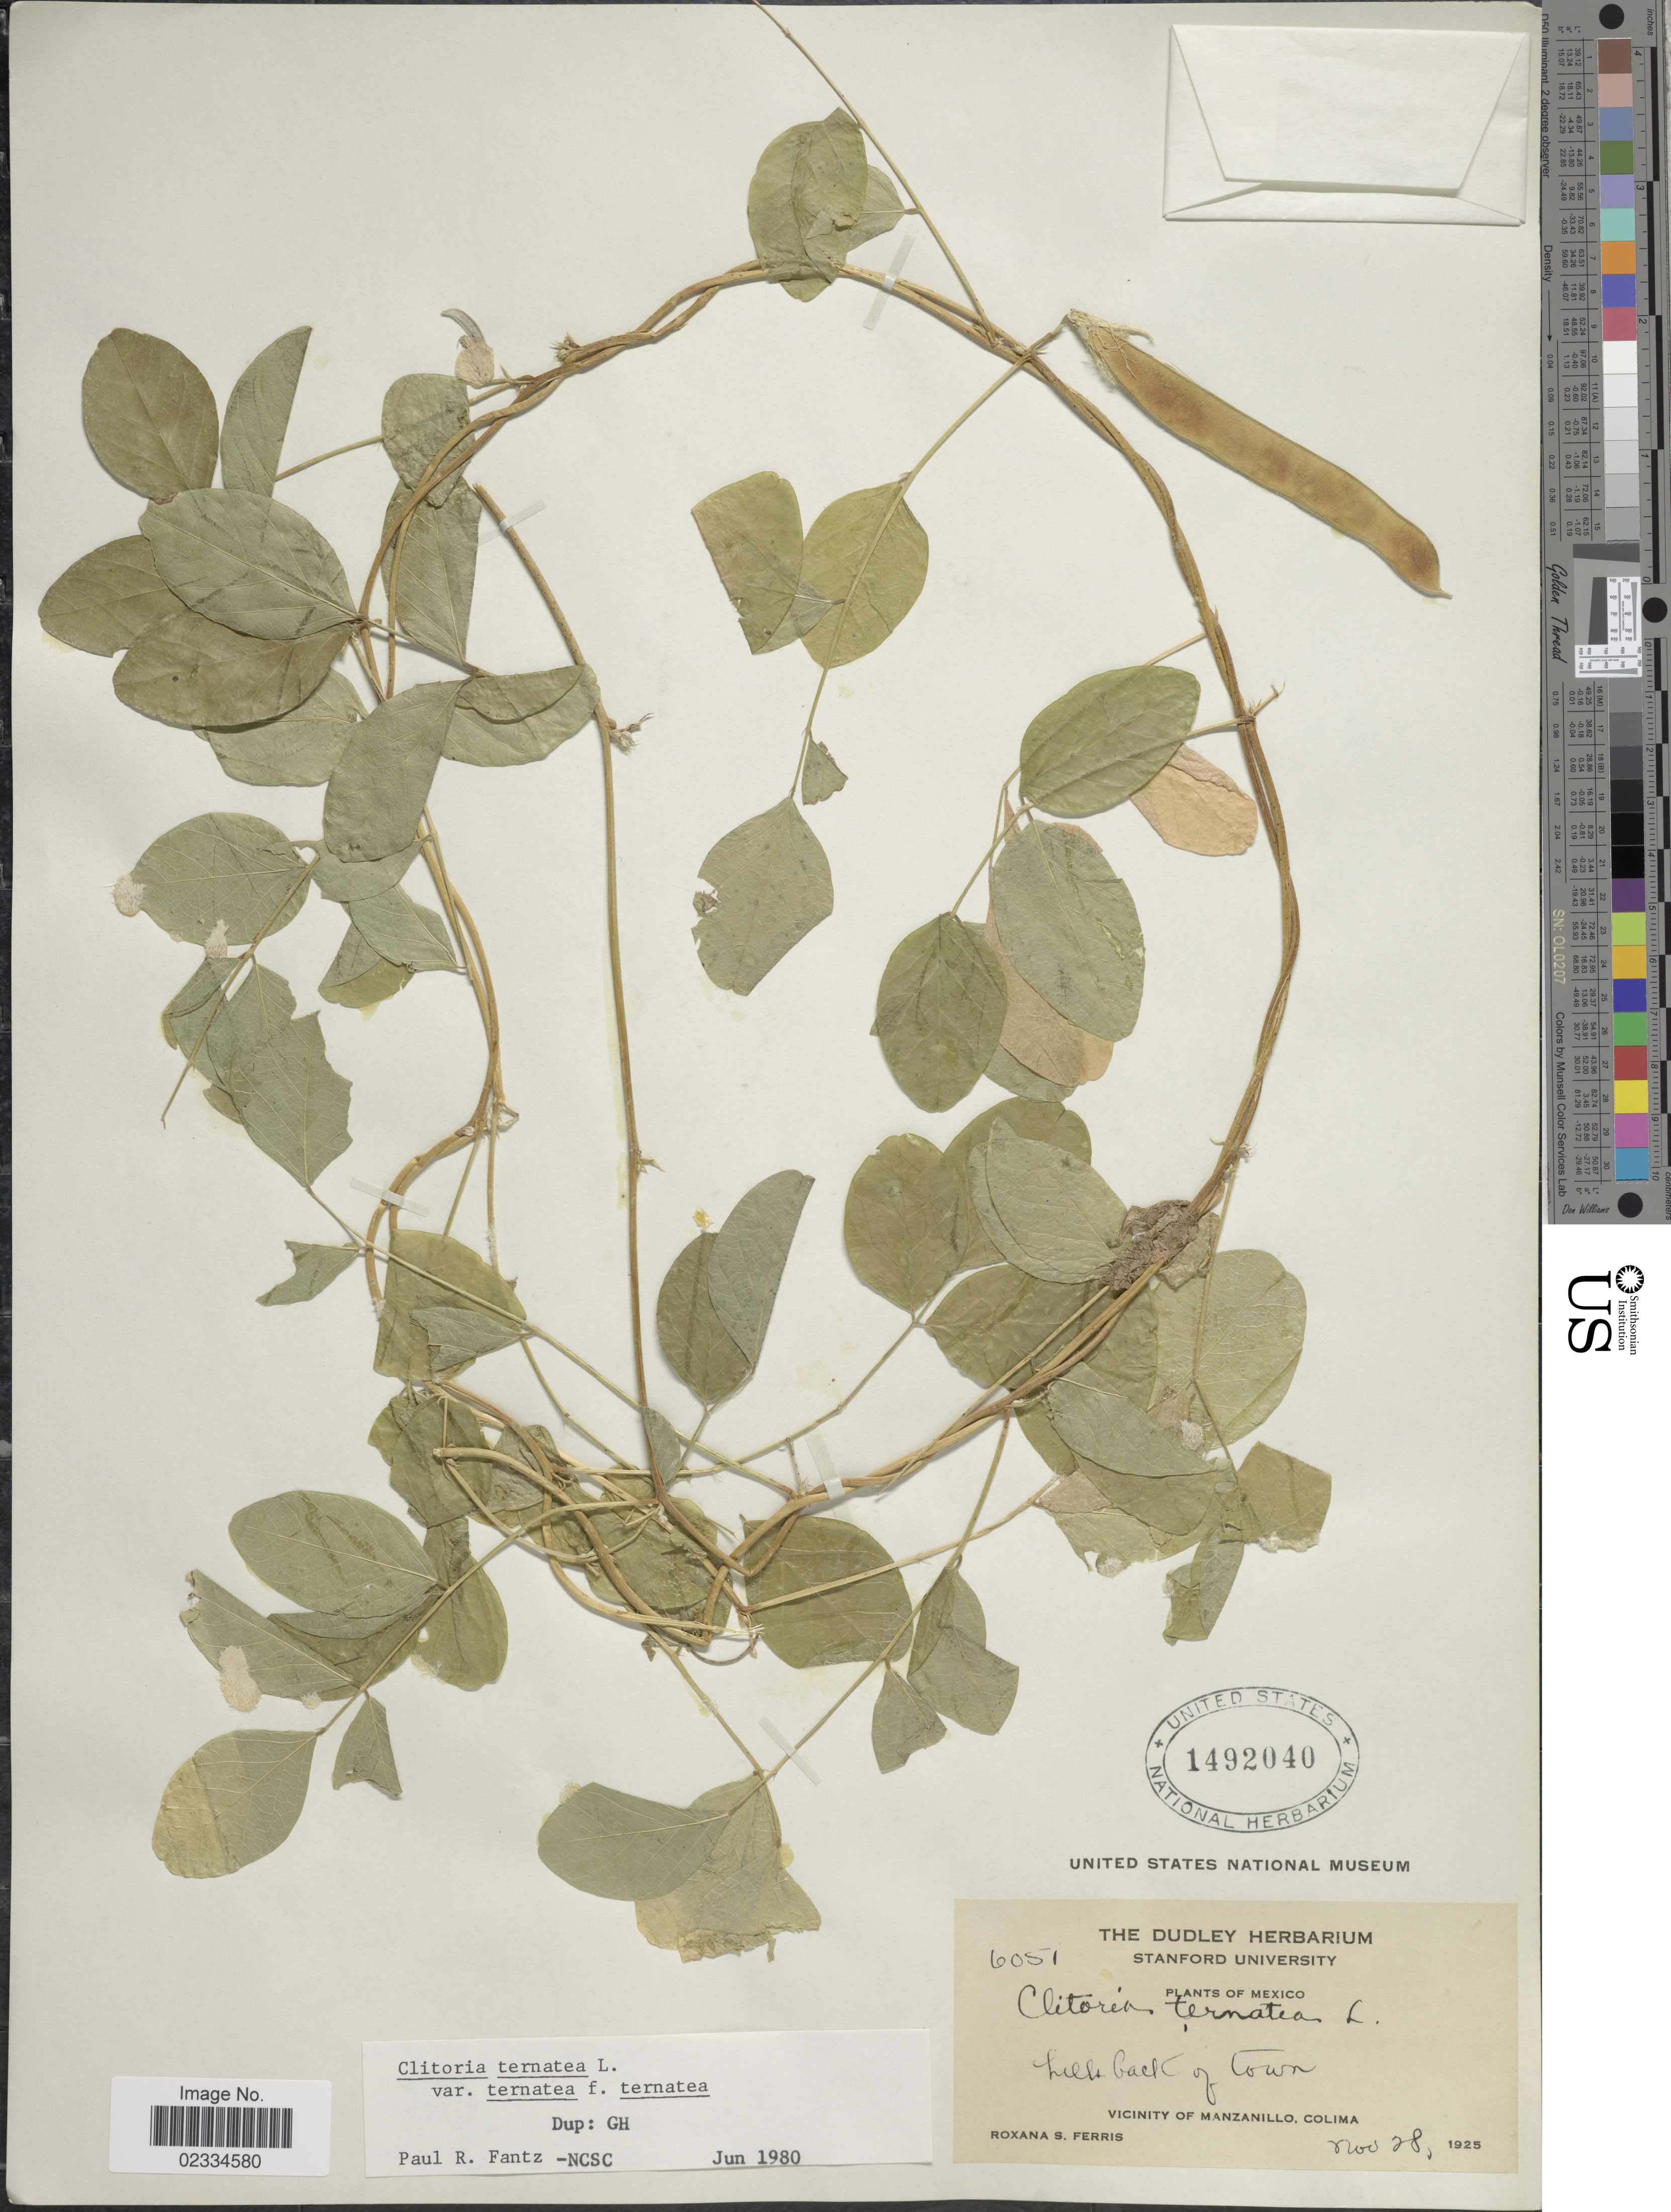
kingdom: Plantae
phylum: Tracheophyta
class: Magnoliopsida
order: Fabales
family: Fabaceae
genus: Clitoria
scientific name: Clitoria ternatea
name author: L.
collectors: R. S. Ferris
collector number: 6051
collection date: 1925-11-28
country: Mexico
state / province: Colima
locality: Vicinity of Manzanillo, Colima, hills back of town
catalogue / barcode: US 1492040